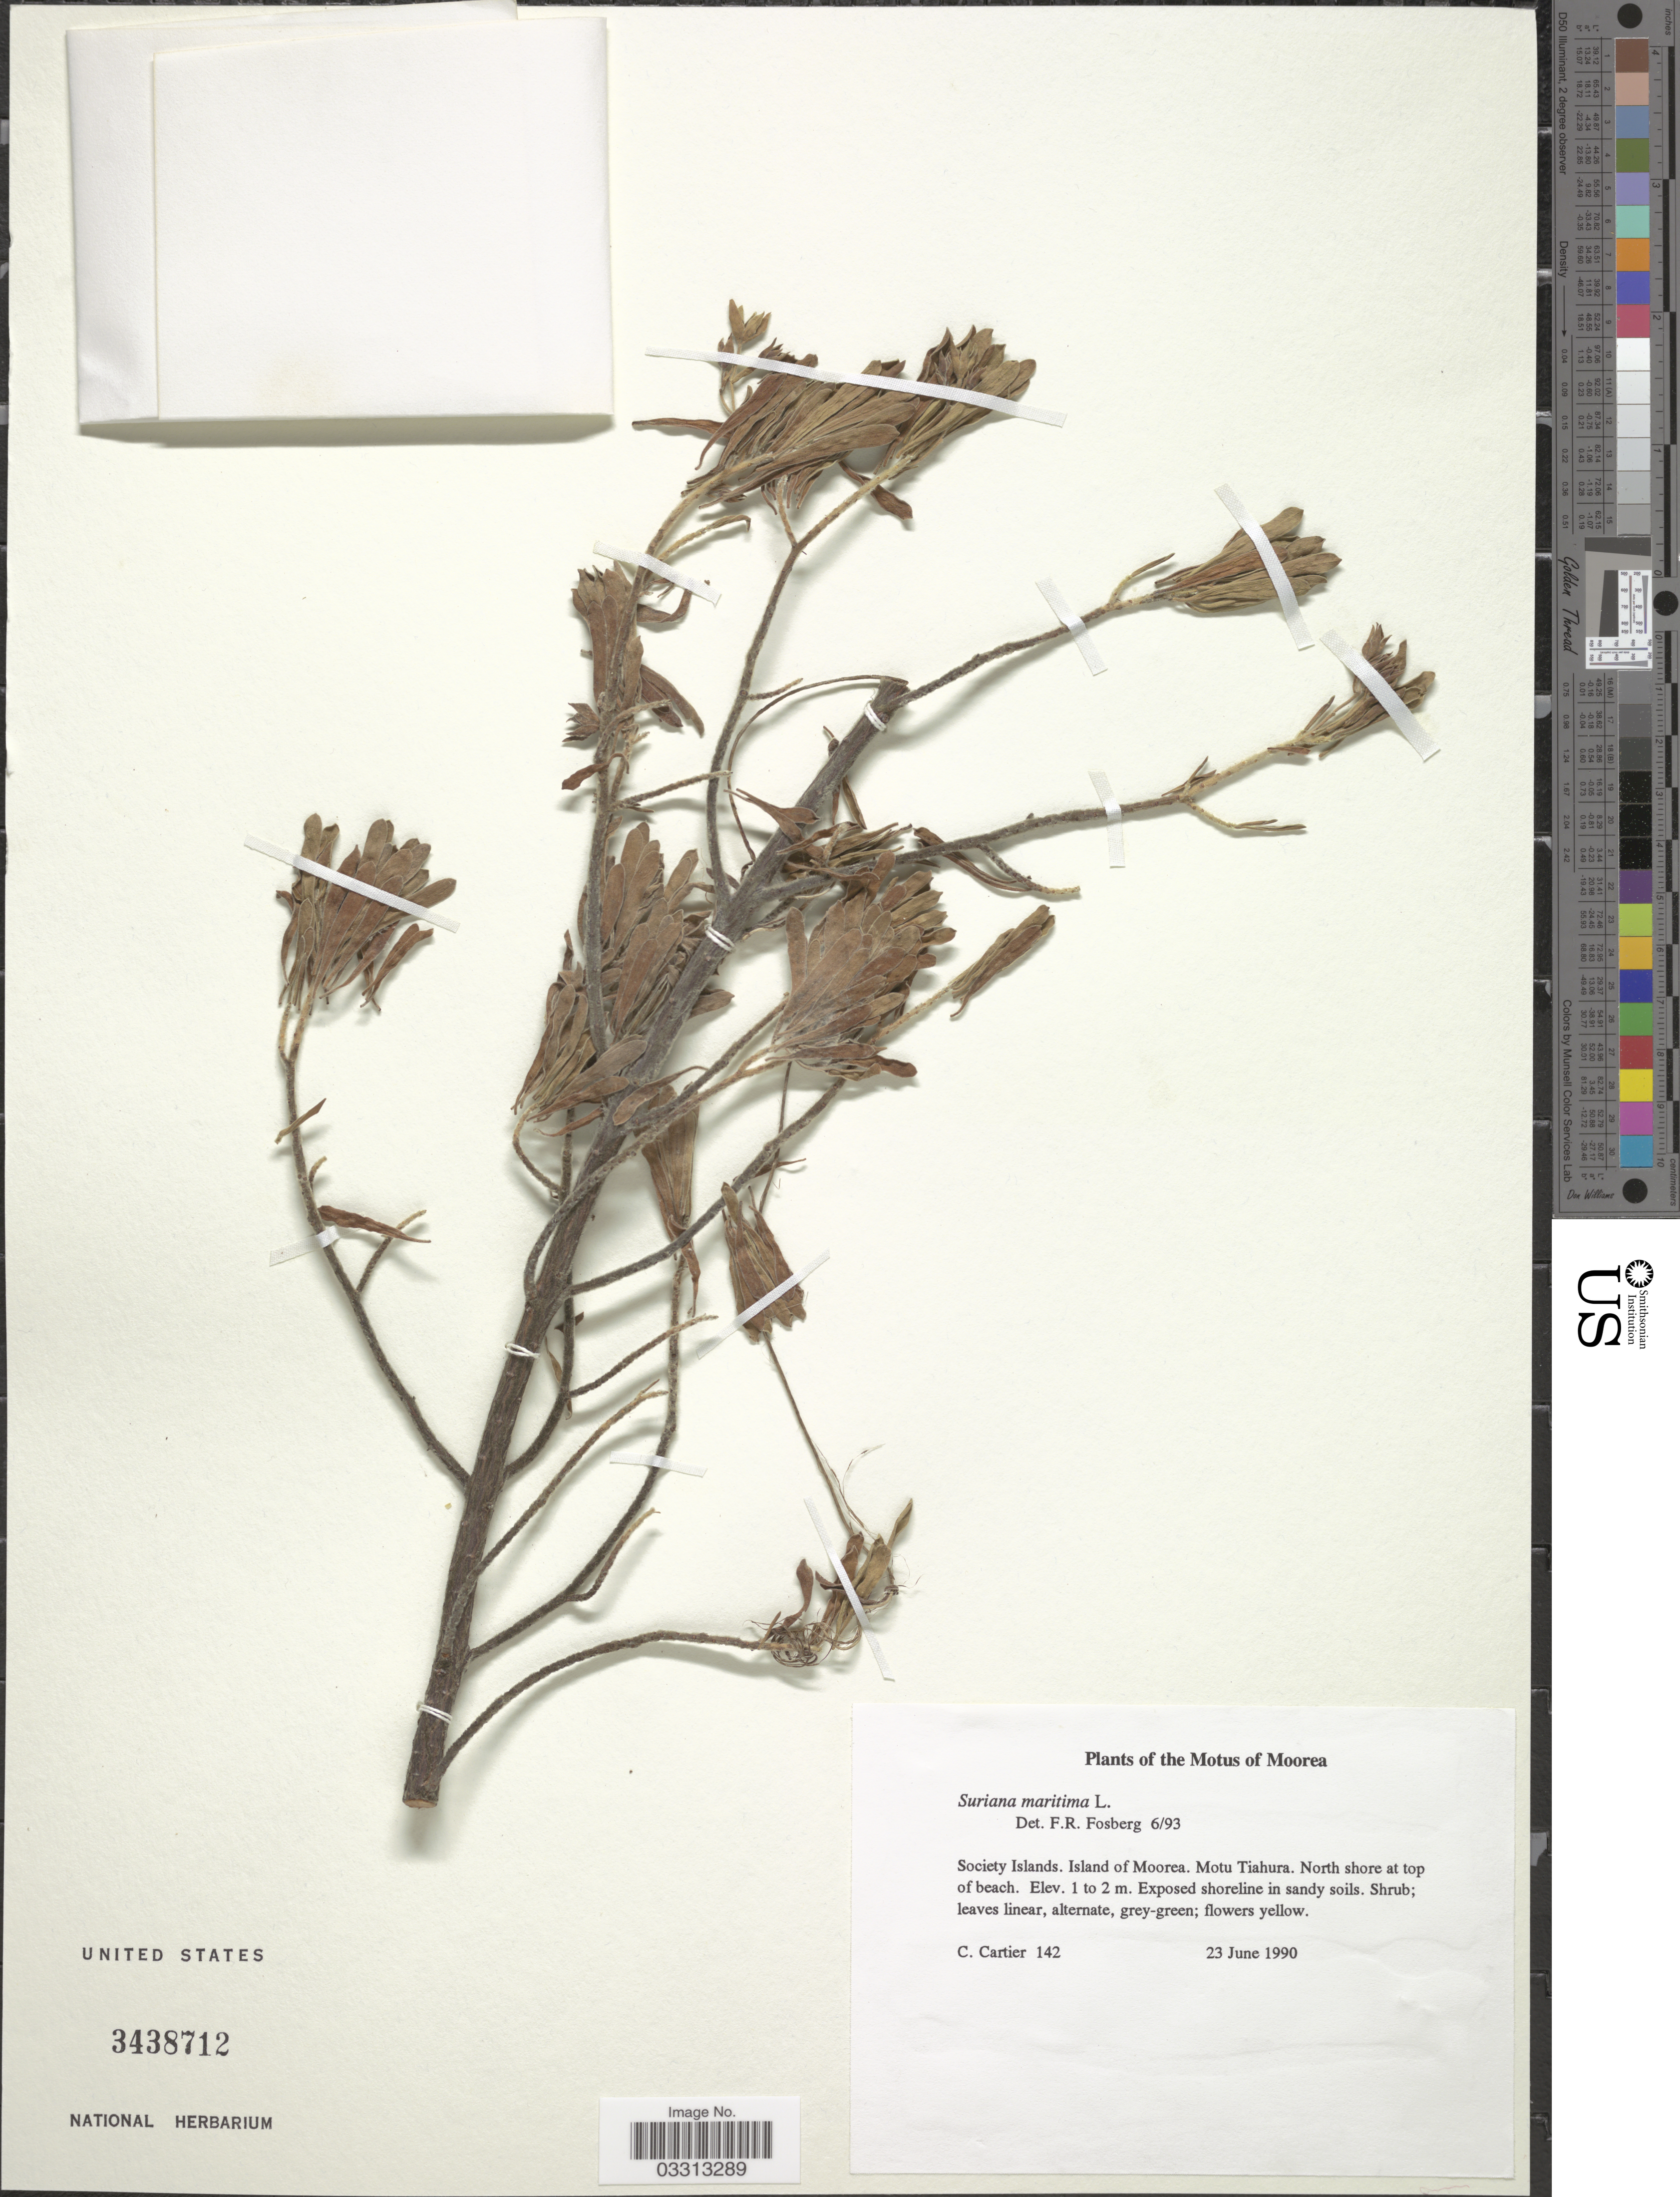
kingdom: Plantae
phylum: Tracheophyta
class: Magnoliopsida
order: Fabales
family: Surianaceae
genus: Suriana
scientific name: Suriana maritima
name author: L.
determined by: Fosberg, F. R.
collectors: C. Cartier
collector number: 142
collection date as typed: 23 Jun 1990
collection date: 1990-06-23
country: French Polynesia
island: Moorea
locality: North shore at top of beach, Tiahura [Society Is.]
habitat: Exposed shoreline in sandy soils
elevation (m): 1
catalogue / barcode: US 3438712